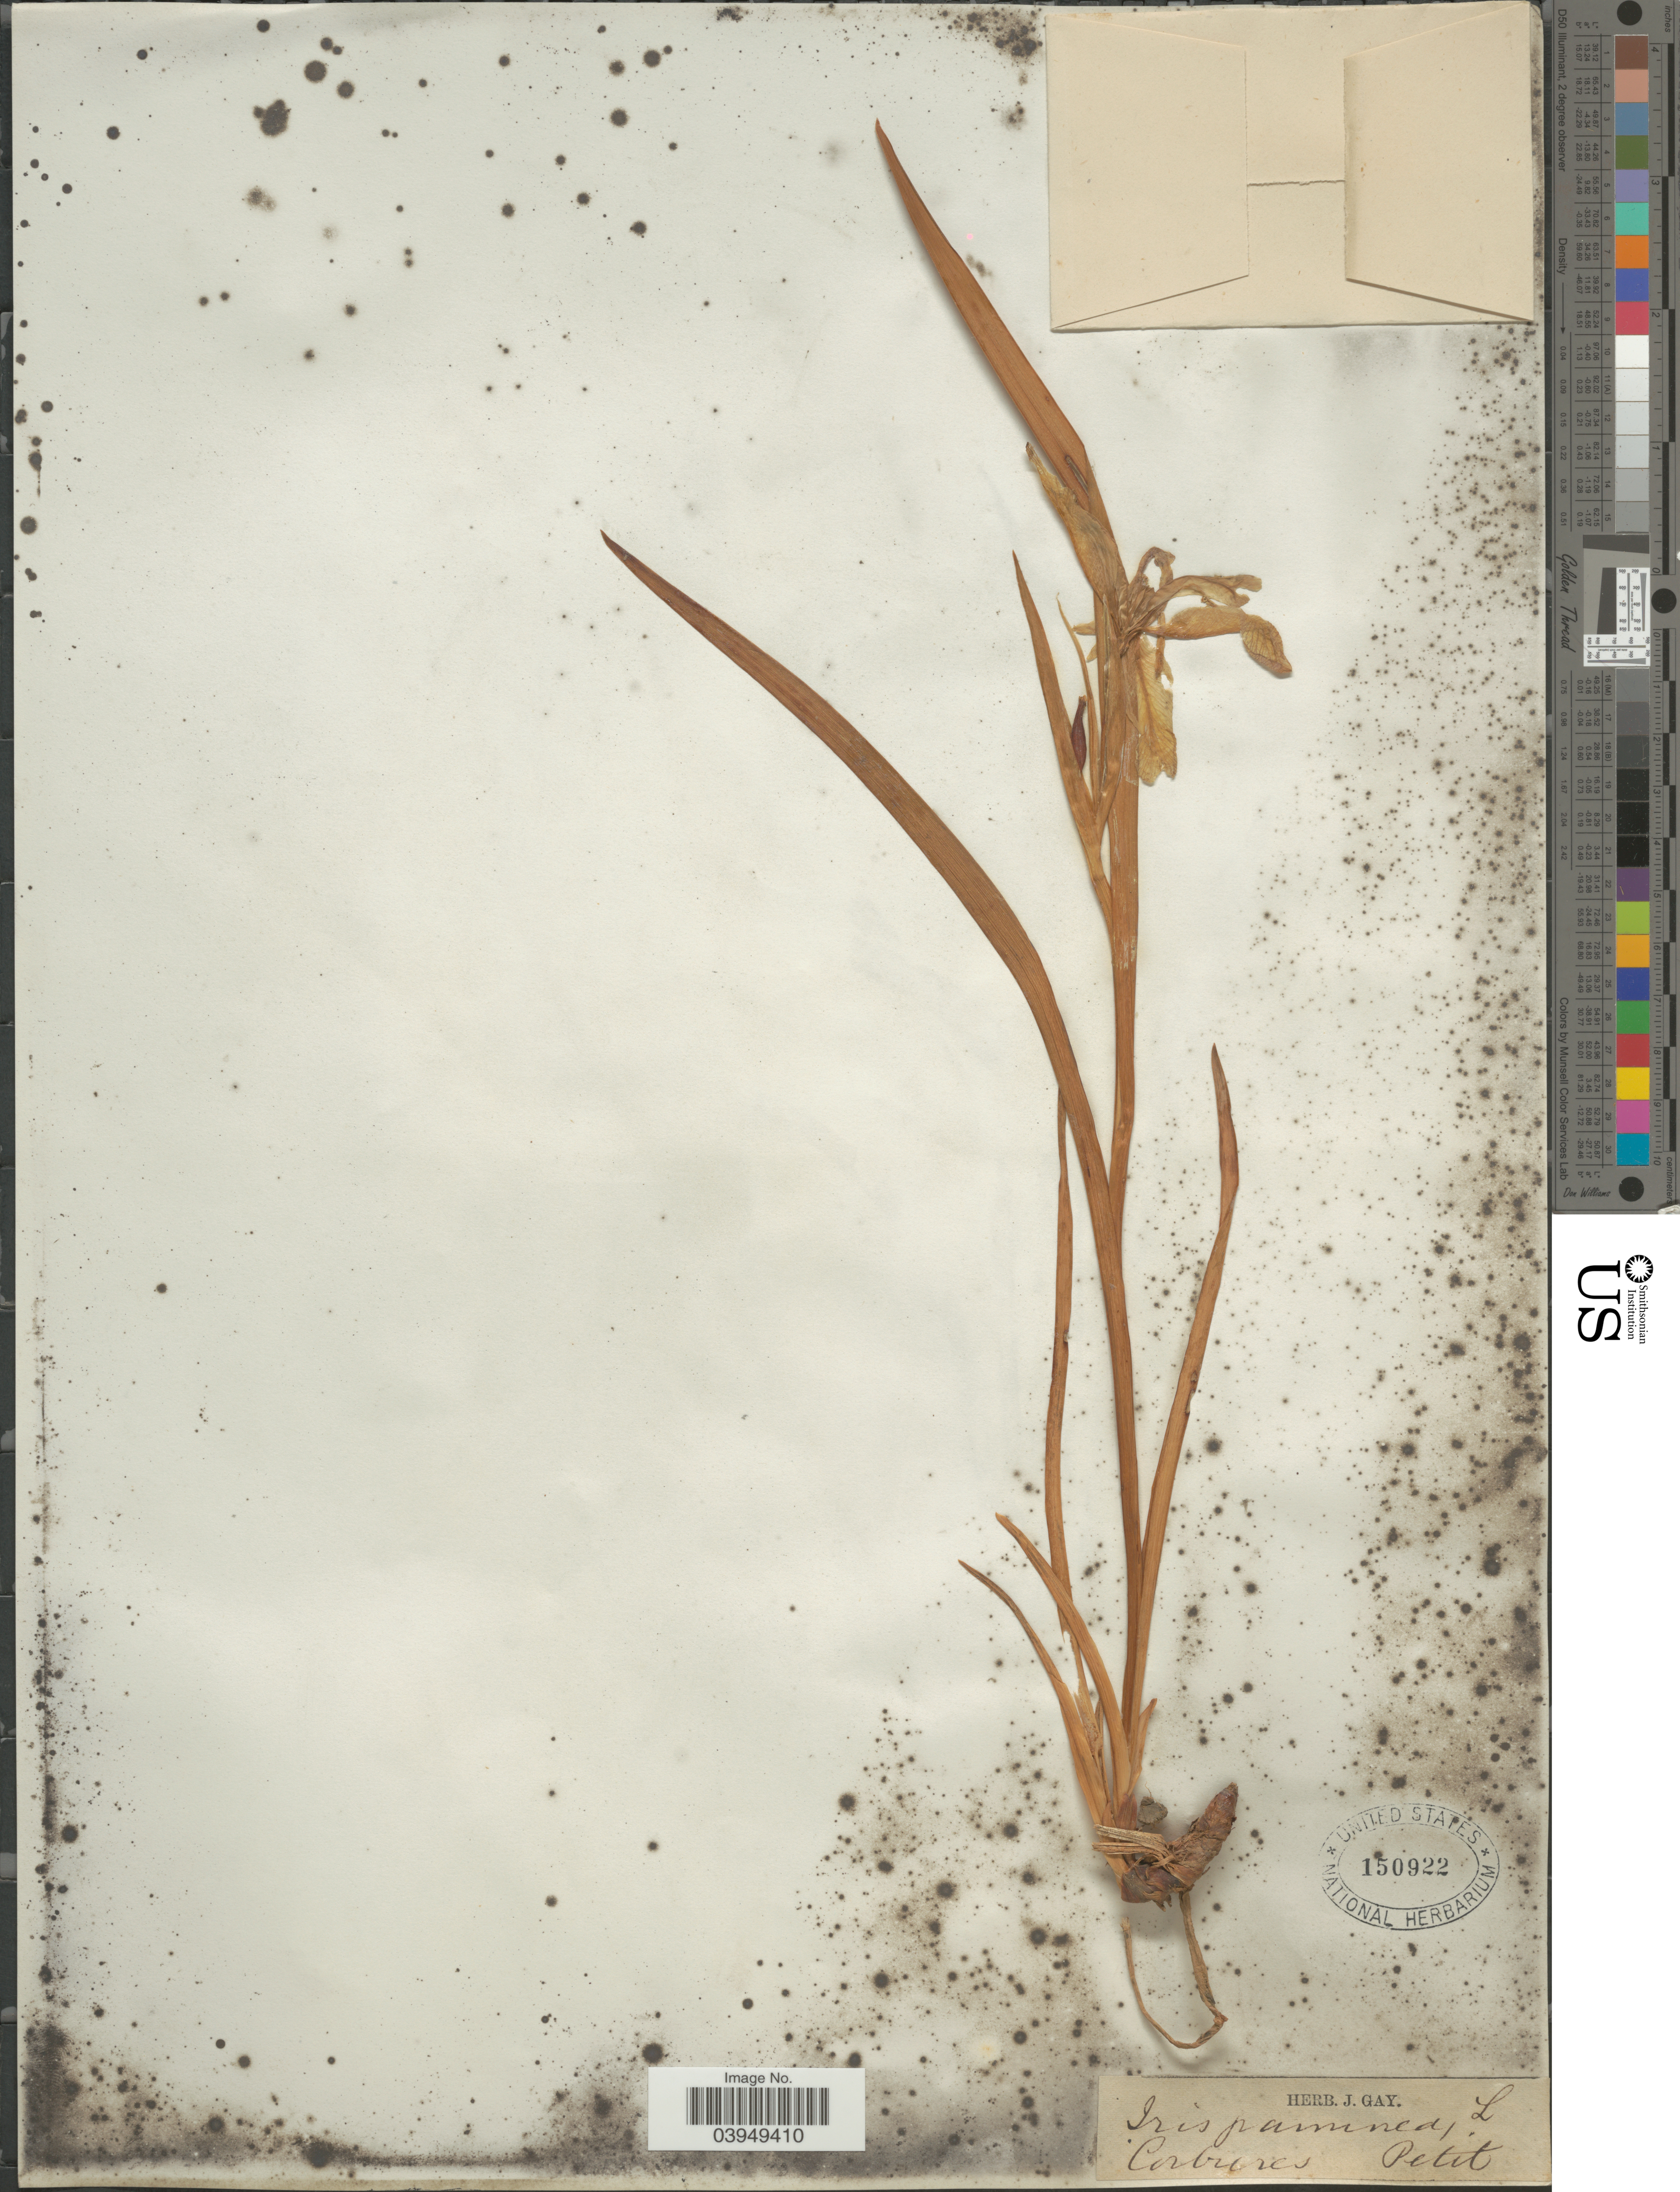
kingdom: Plantae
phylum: Tracheophyta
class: Liliopsida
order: Asparagales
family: Iridaceae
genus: Iris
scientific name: Iris graminea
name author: L.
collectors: Petit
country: France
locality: Corbieres.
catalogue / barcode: US 150922